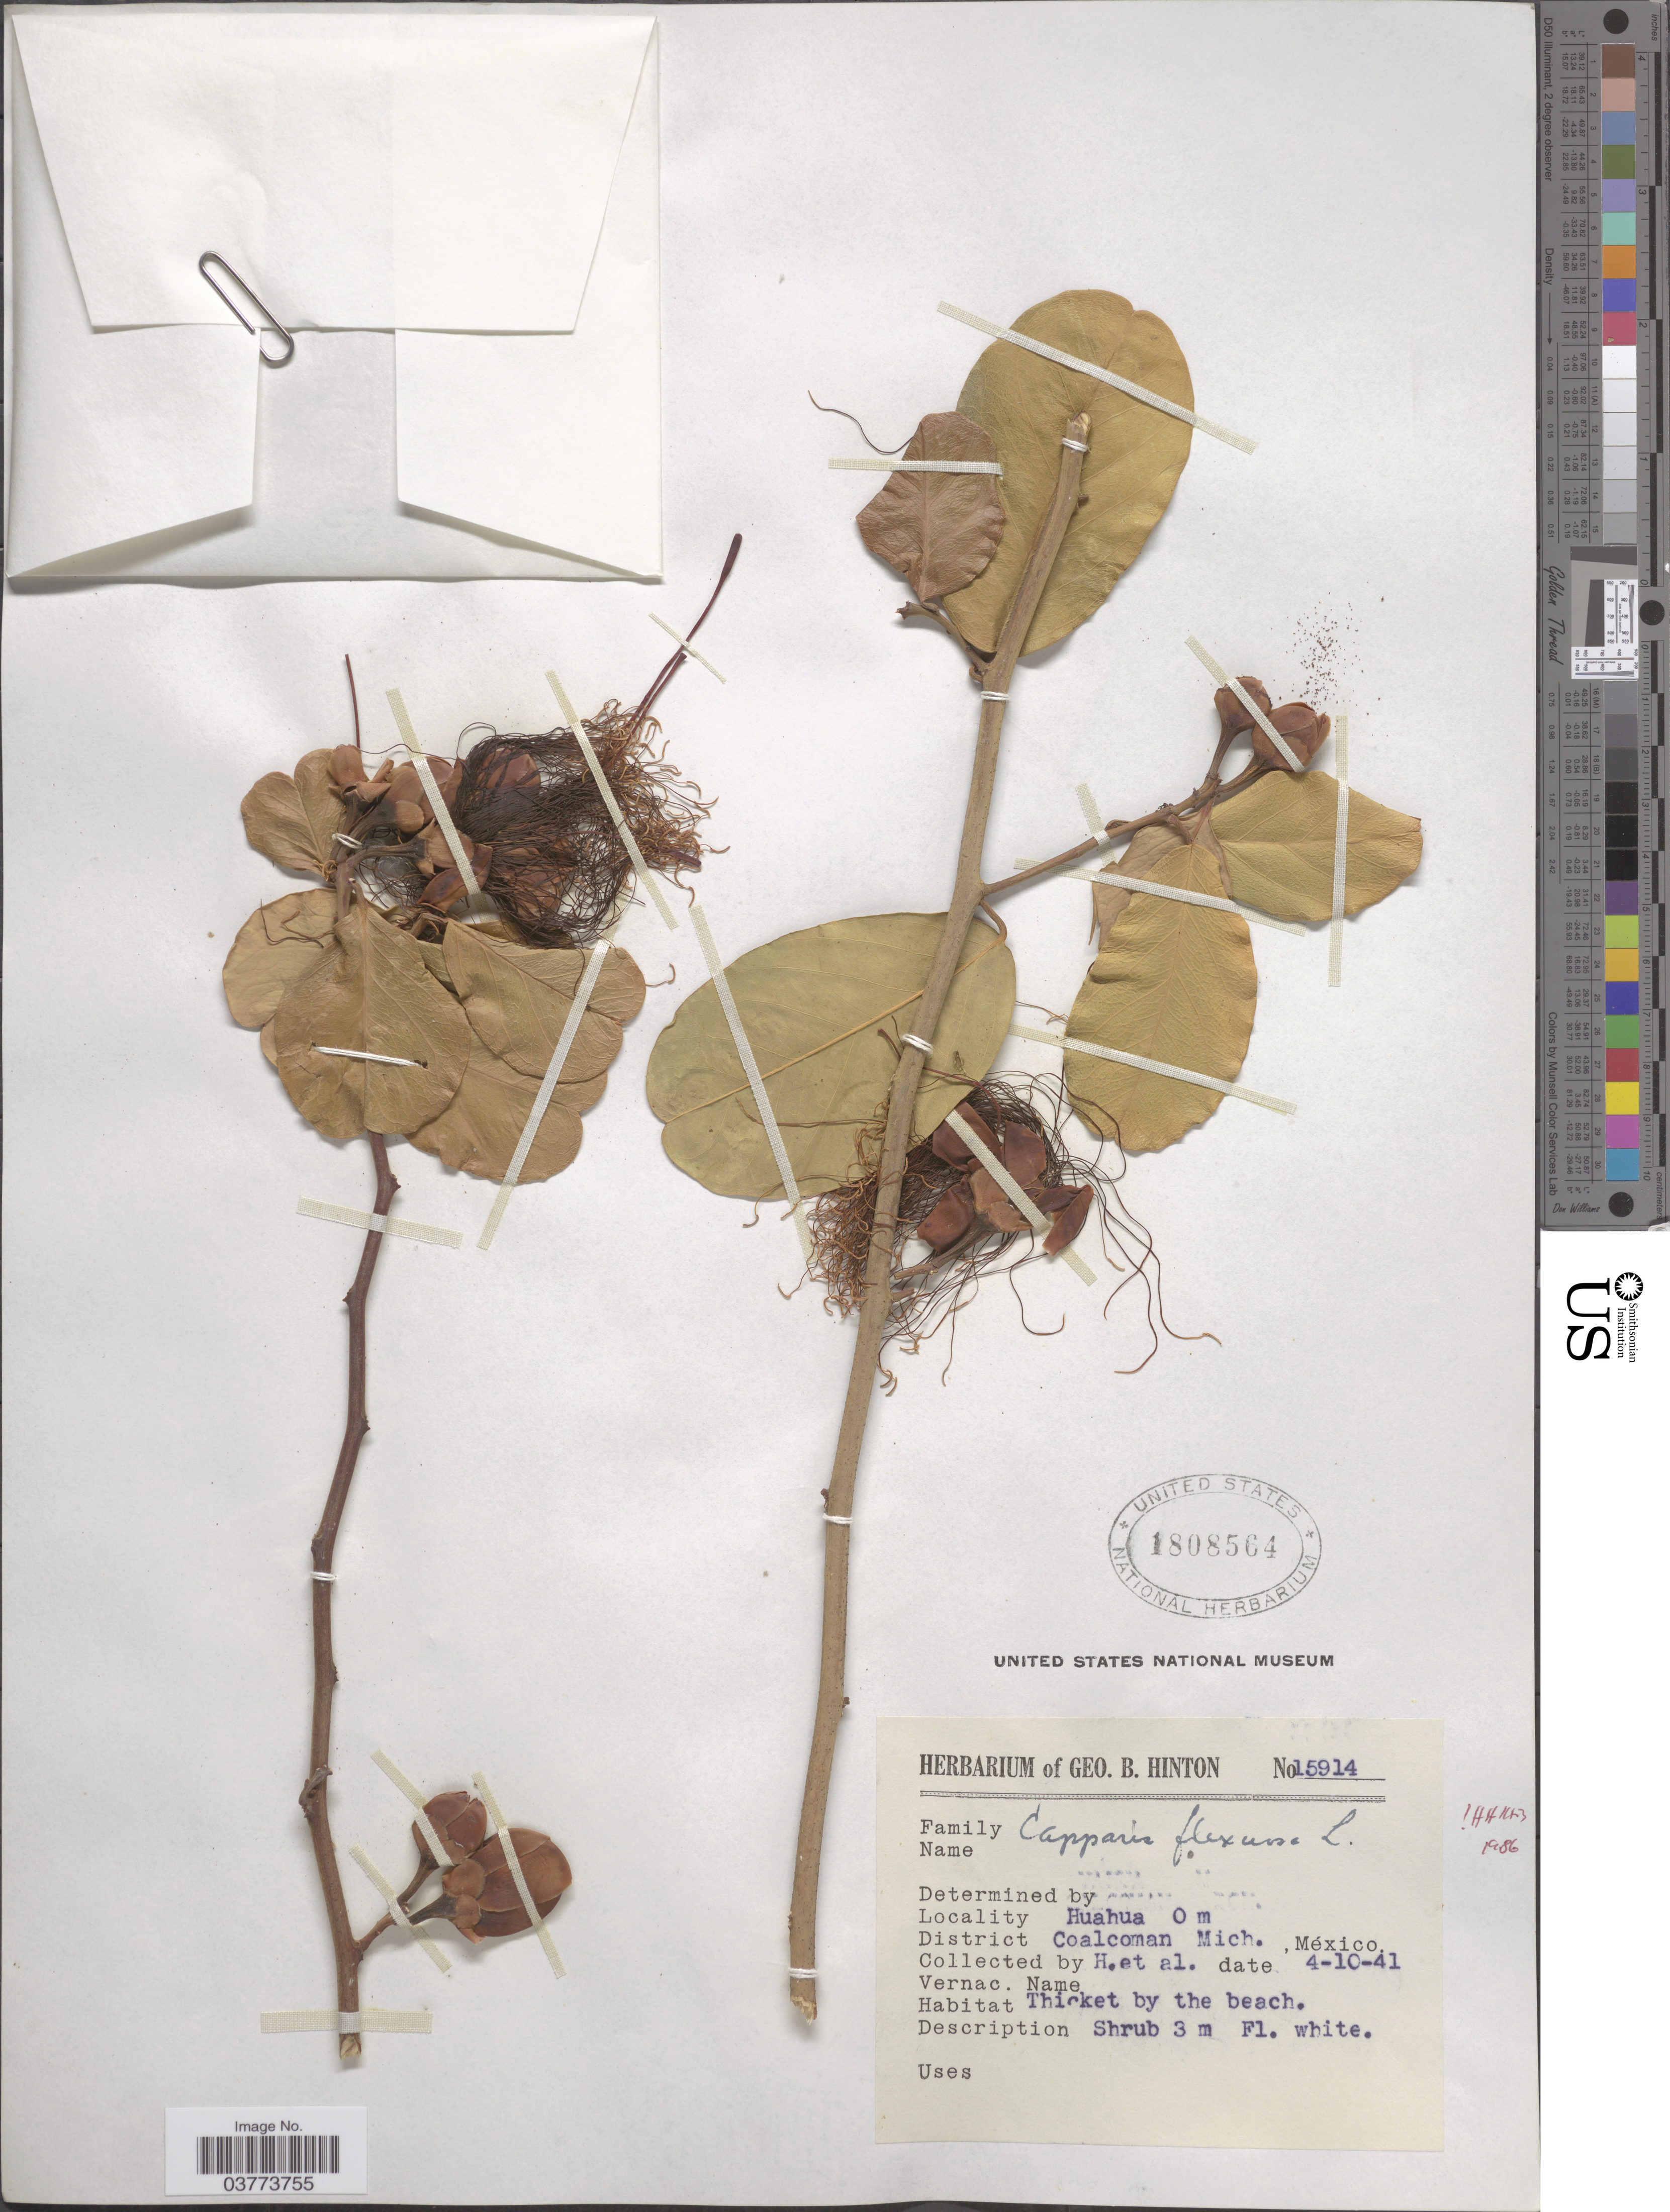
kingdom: Plantae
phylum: Tracheophyta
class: Magnoliopsida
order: Brassicales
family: Capparaceae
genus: Cynophalla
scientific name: Cynophalla flexuosa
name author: (L.) J. Presl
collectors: G. B. Hinton & et al.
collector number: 15914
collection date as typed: Transcribed d/m/y: 4/10/41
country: United States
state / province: Michigan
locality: Huahua, District Coalcoman.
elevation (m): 0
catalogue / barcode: US 1808564